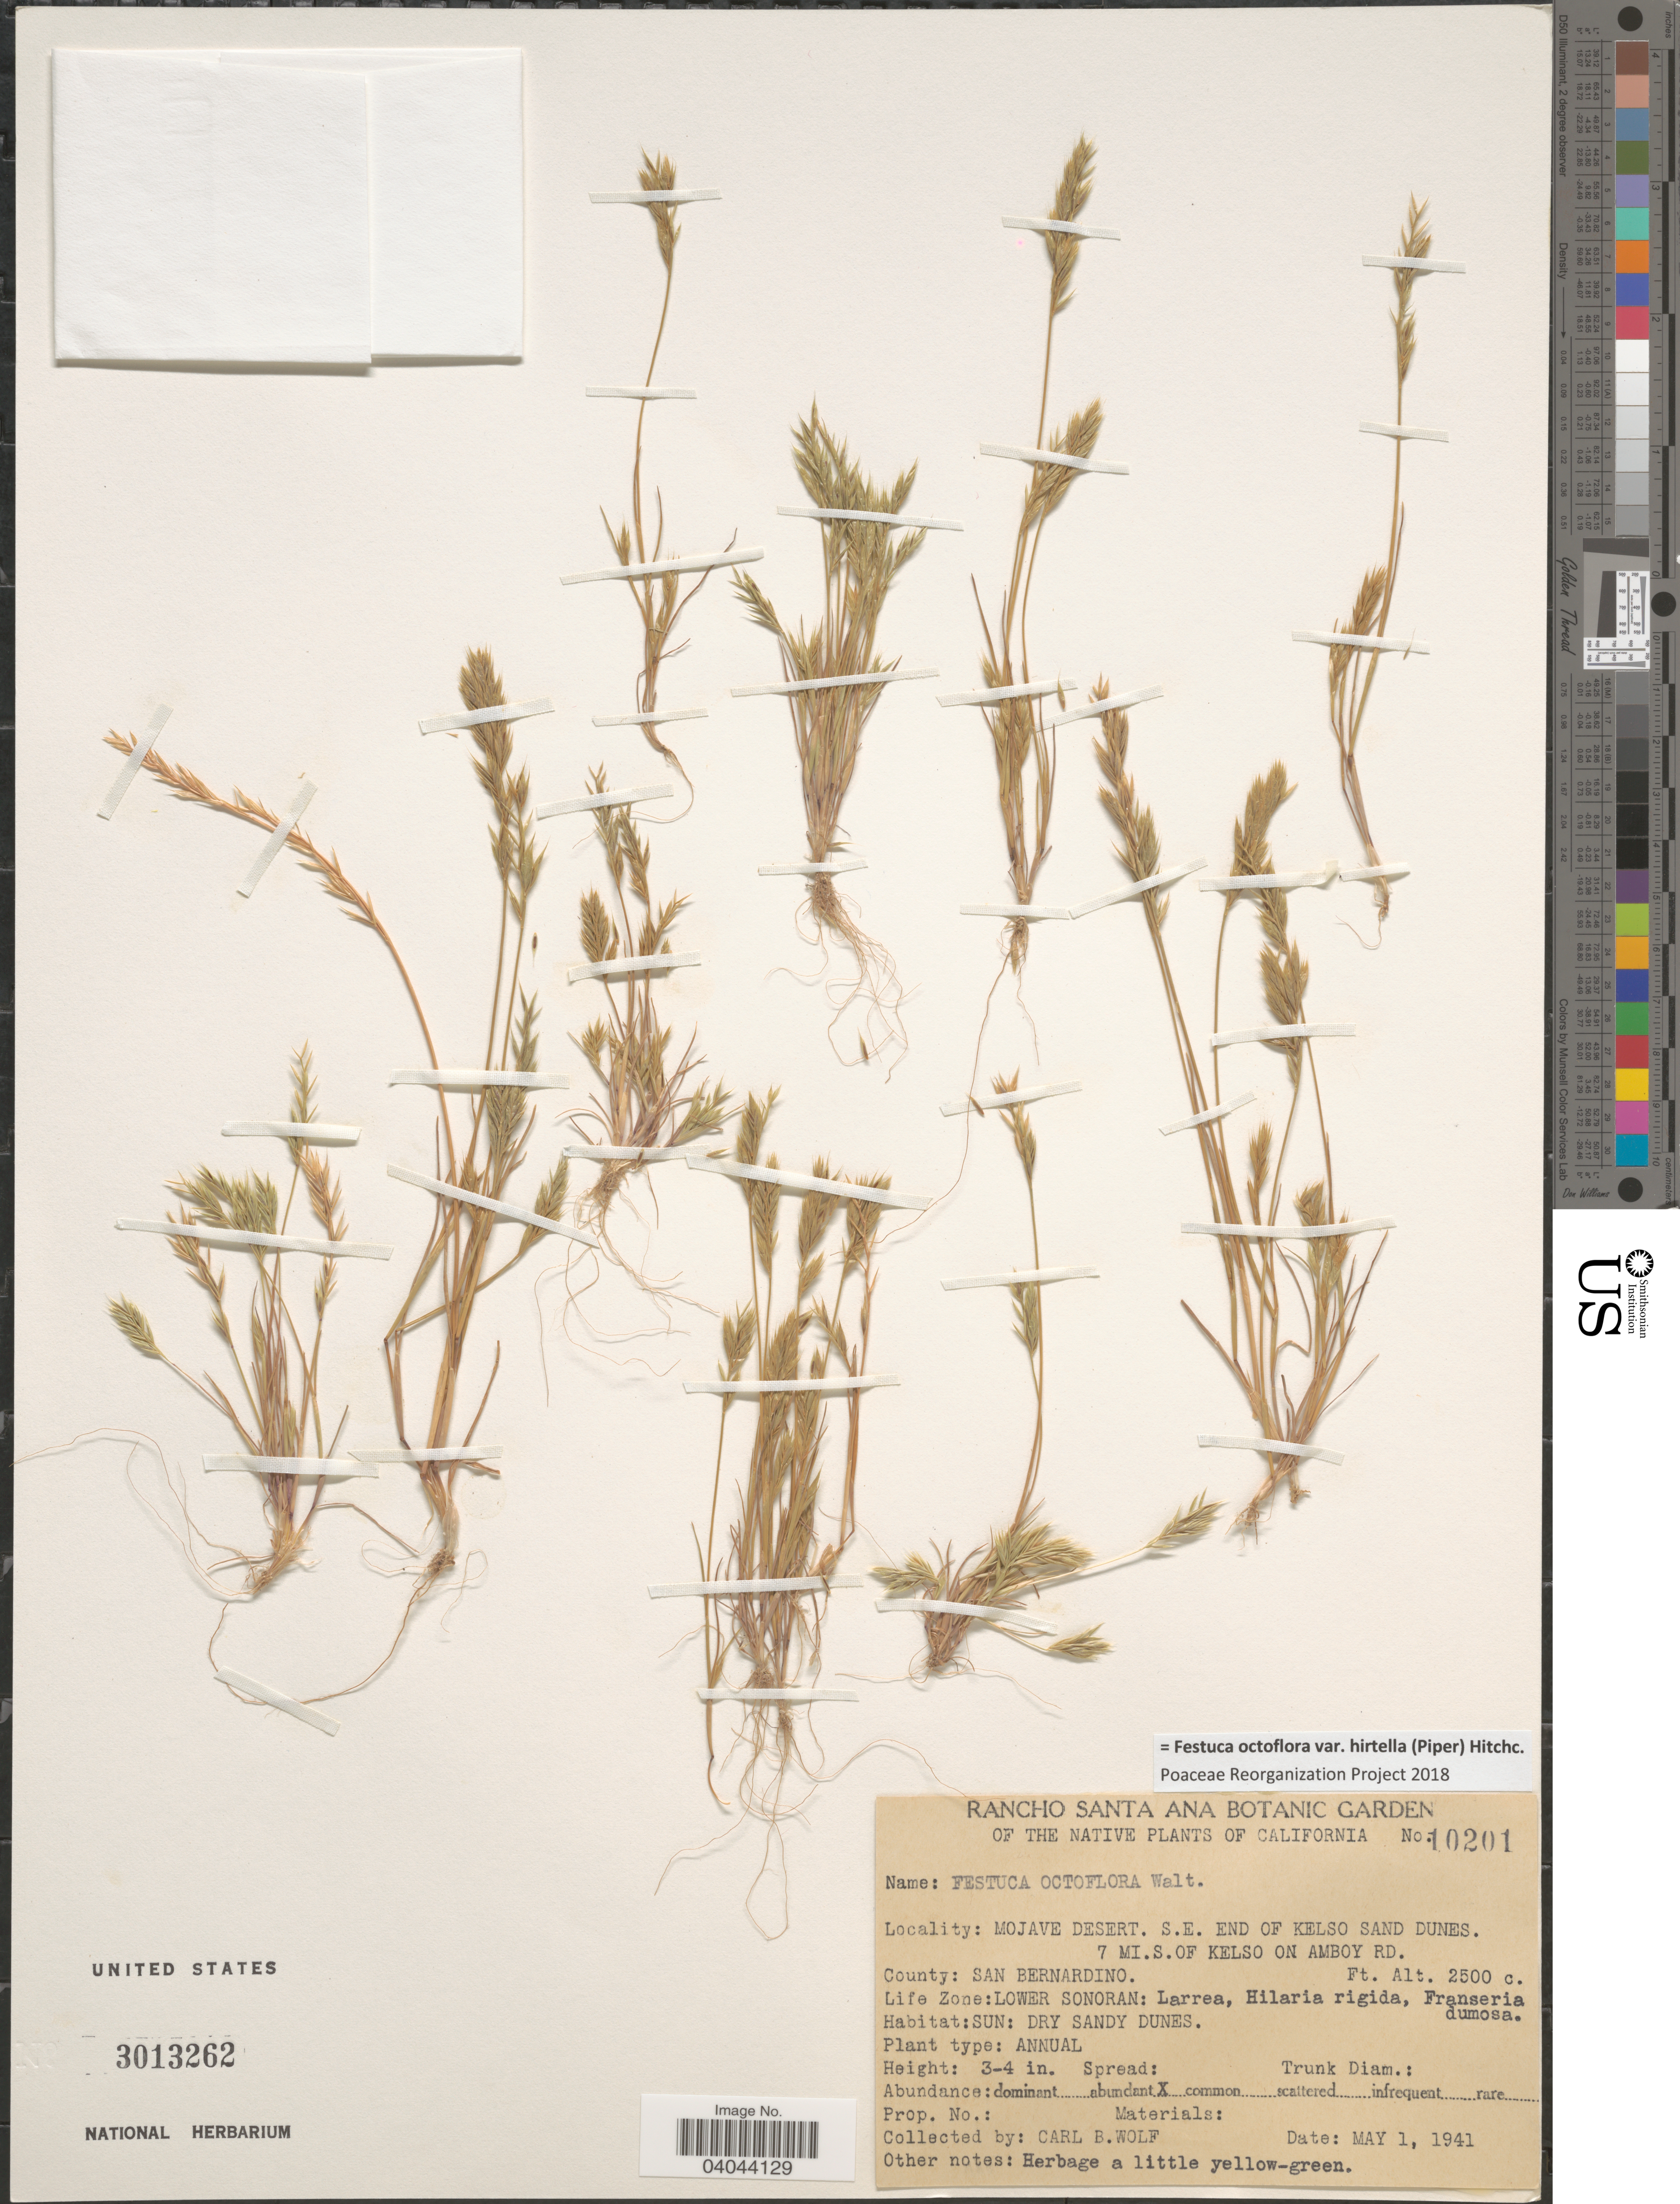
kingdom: Plantae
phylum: Tracheophyta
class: Liliopsida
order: Poales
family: Poaceae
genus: Festuca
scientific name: Festuca octoflora var. hirtella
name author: Piper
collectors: C. B. Wolf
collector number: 10201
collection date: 1941-05-01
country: United States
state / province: California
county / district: San Bernardino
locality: Mojave Desert. S.E. end of Kelso sand dunes. 7 mi.S.of Kelso on Amboy Rd. County: San Bernardino. Life Zone:Lower Sonoran.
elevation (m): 762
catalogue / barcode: US 3013262